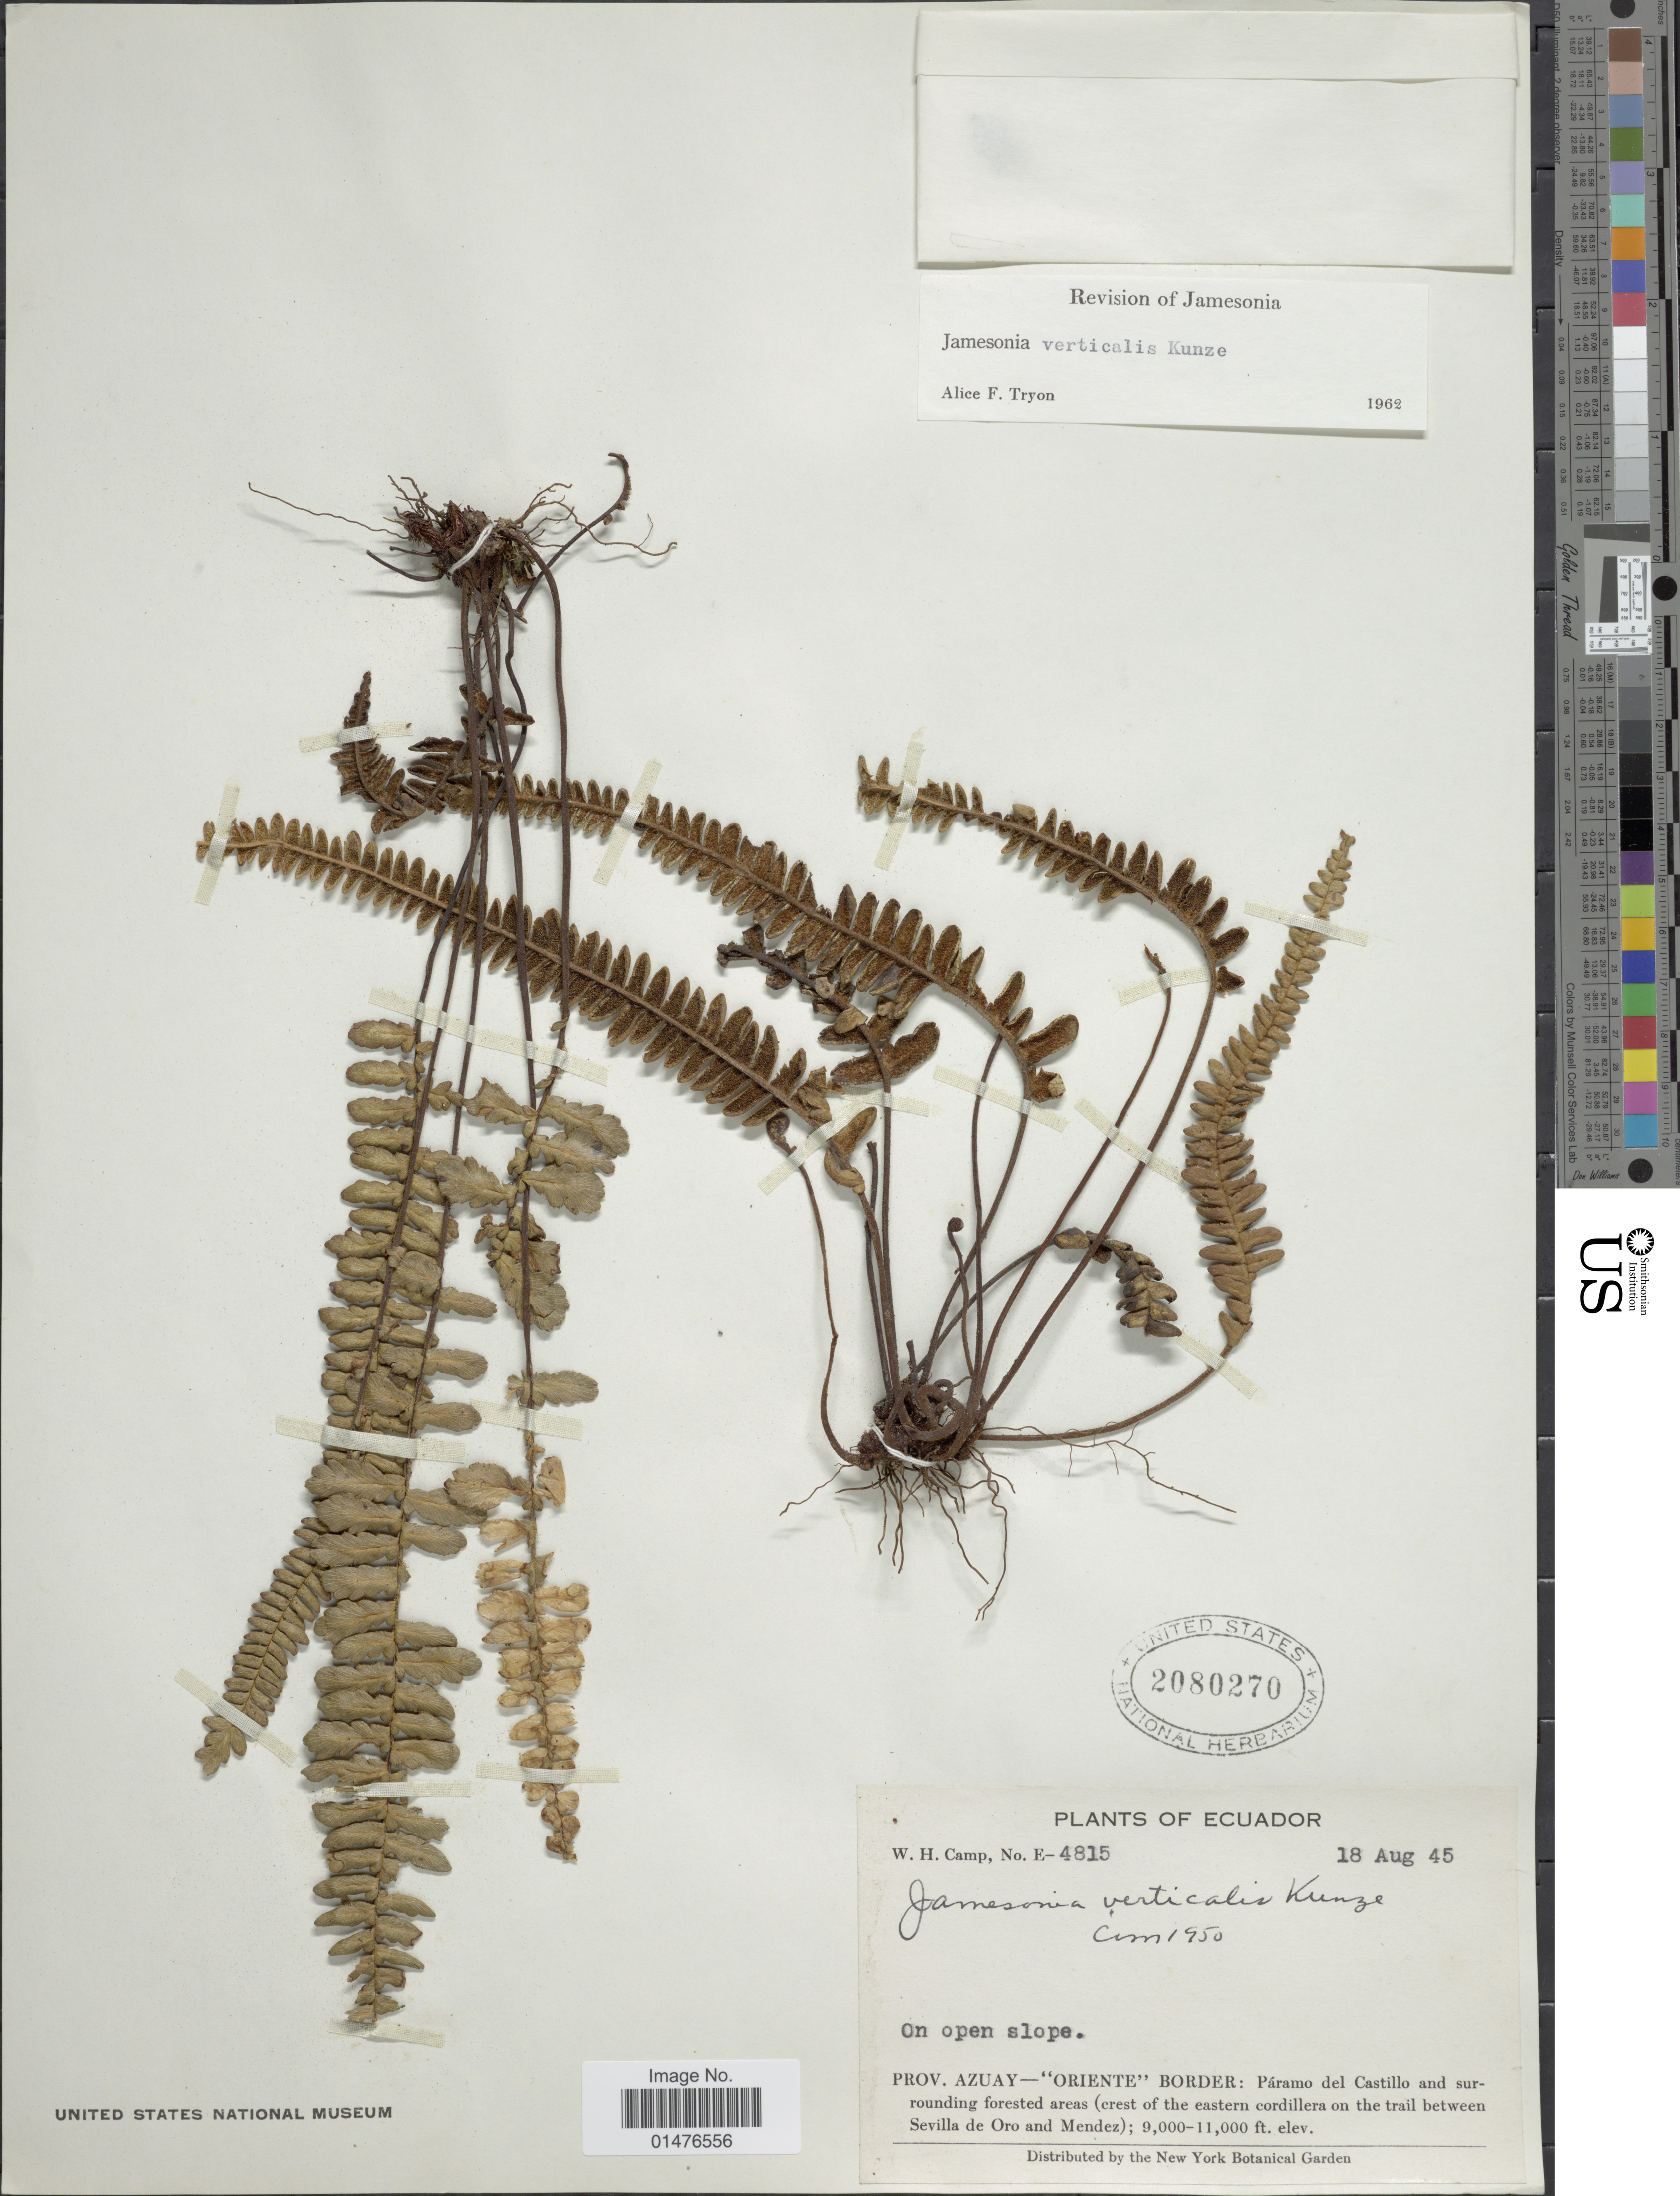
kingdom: Plantae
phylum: Tracheophyta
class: Polypodiopsida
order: Polypodiales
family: Pteridaceae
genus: Jamesonia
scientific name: Jamesonia verticalis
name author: Kunze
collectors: W. H. Camp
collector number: E-4815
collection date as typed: Transcribed d/m/y: 18/8/45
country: Ecuador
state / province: Azuay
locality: Oriente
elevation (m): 2743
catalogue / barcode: US 2080270